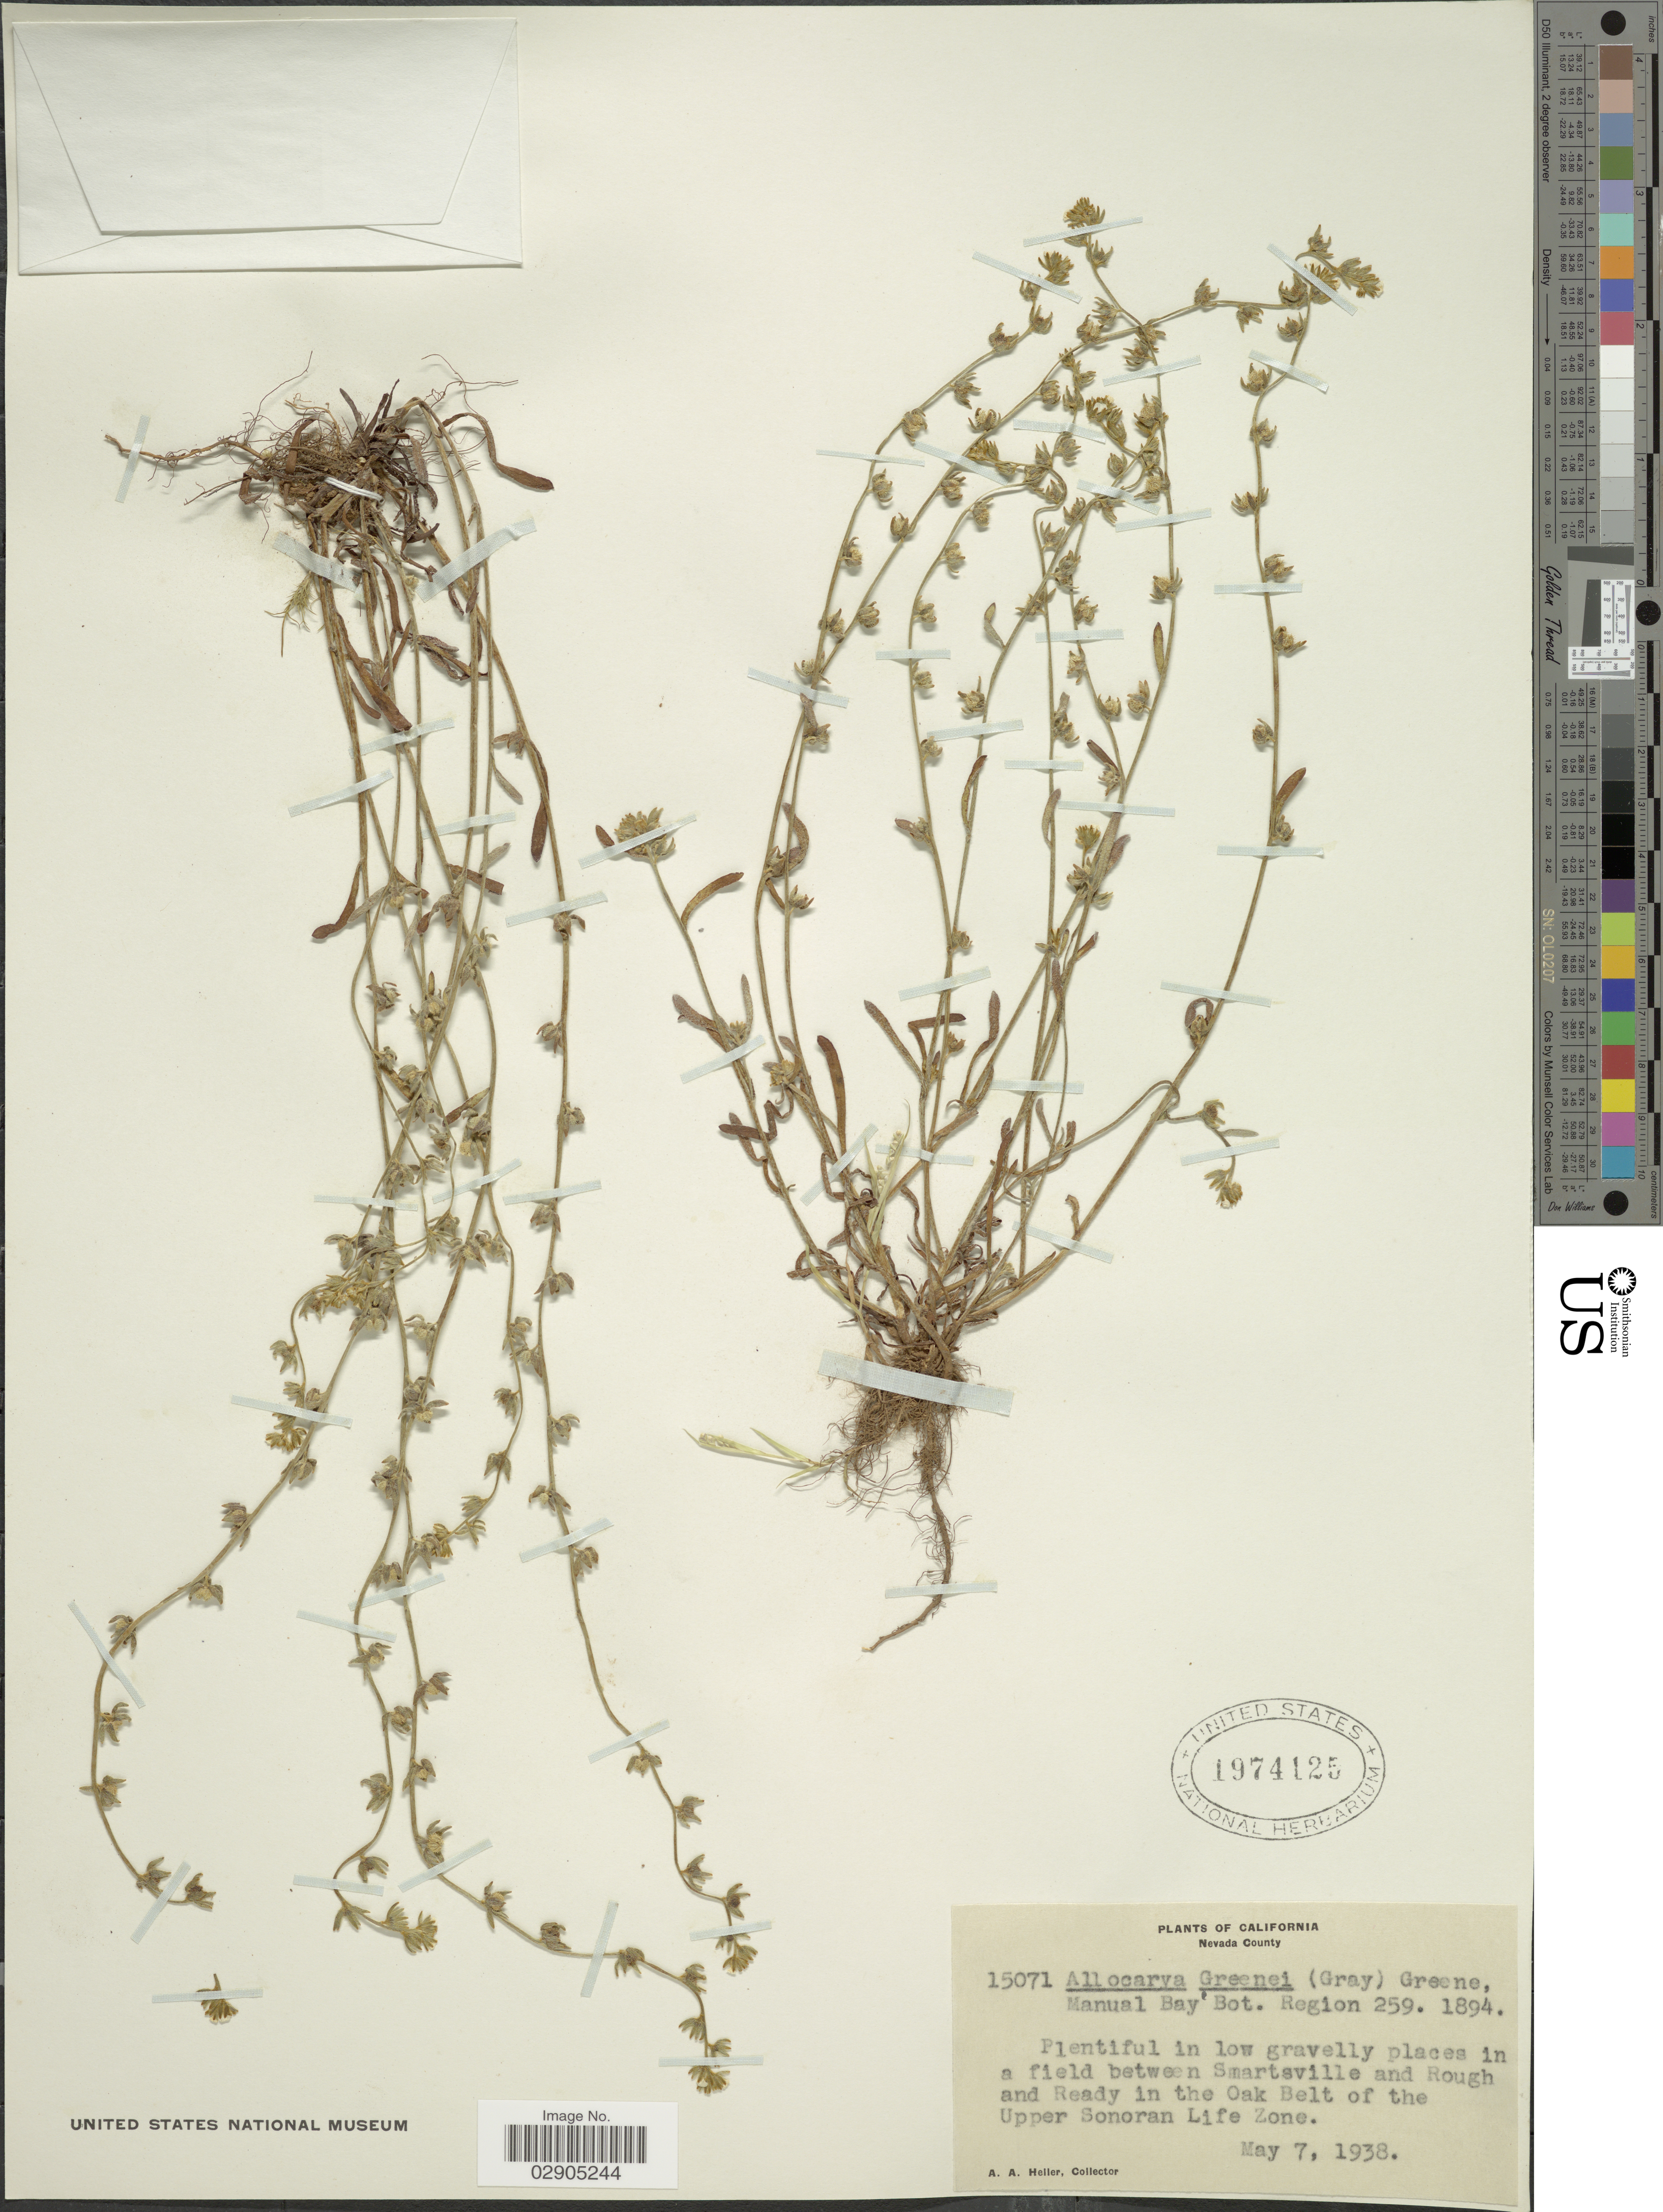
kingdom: Plantae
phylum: Tracheophyta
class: Magnoliopsida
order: Boraginales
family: Boraginaceae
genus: Allocarya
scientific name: Allocarya greenei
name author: (A. Gray) S.W. Greene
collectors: A. A. Heller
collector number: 15071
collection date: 1938-05-07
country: United States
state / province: California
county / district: Nevada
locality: Nevada County. Plentiful in low gravelly places in a field between Smartsville and Rough and Ready in the Oak Belt of the Upper Sonoran Life Zone.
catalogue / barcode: US 1974125